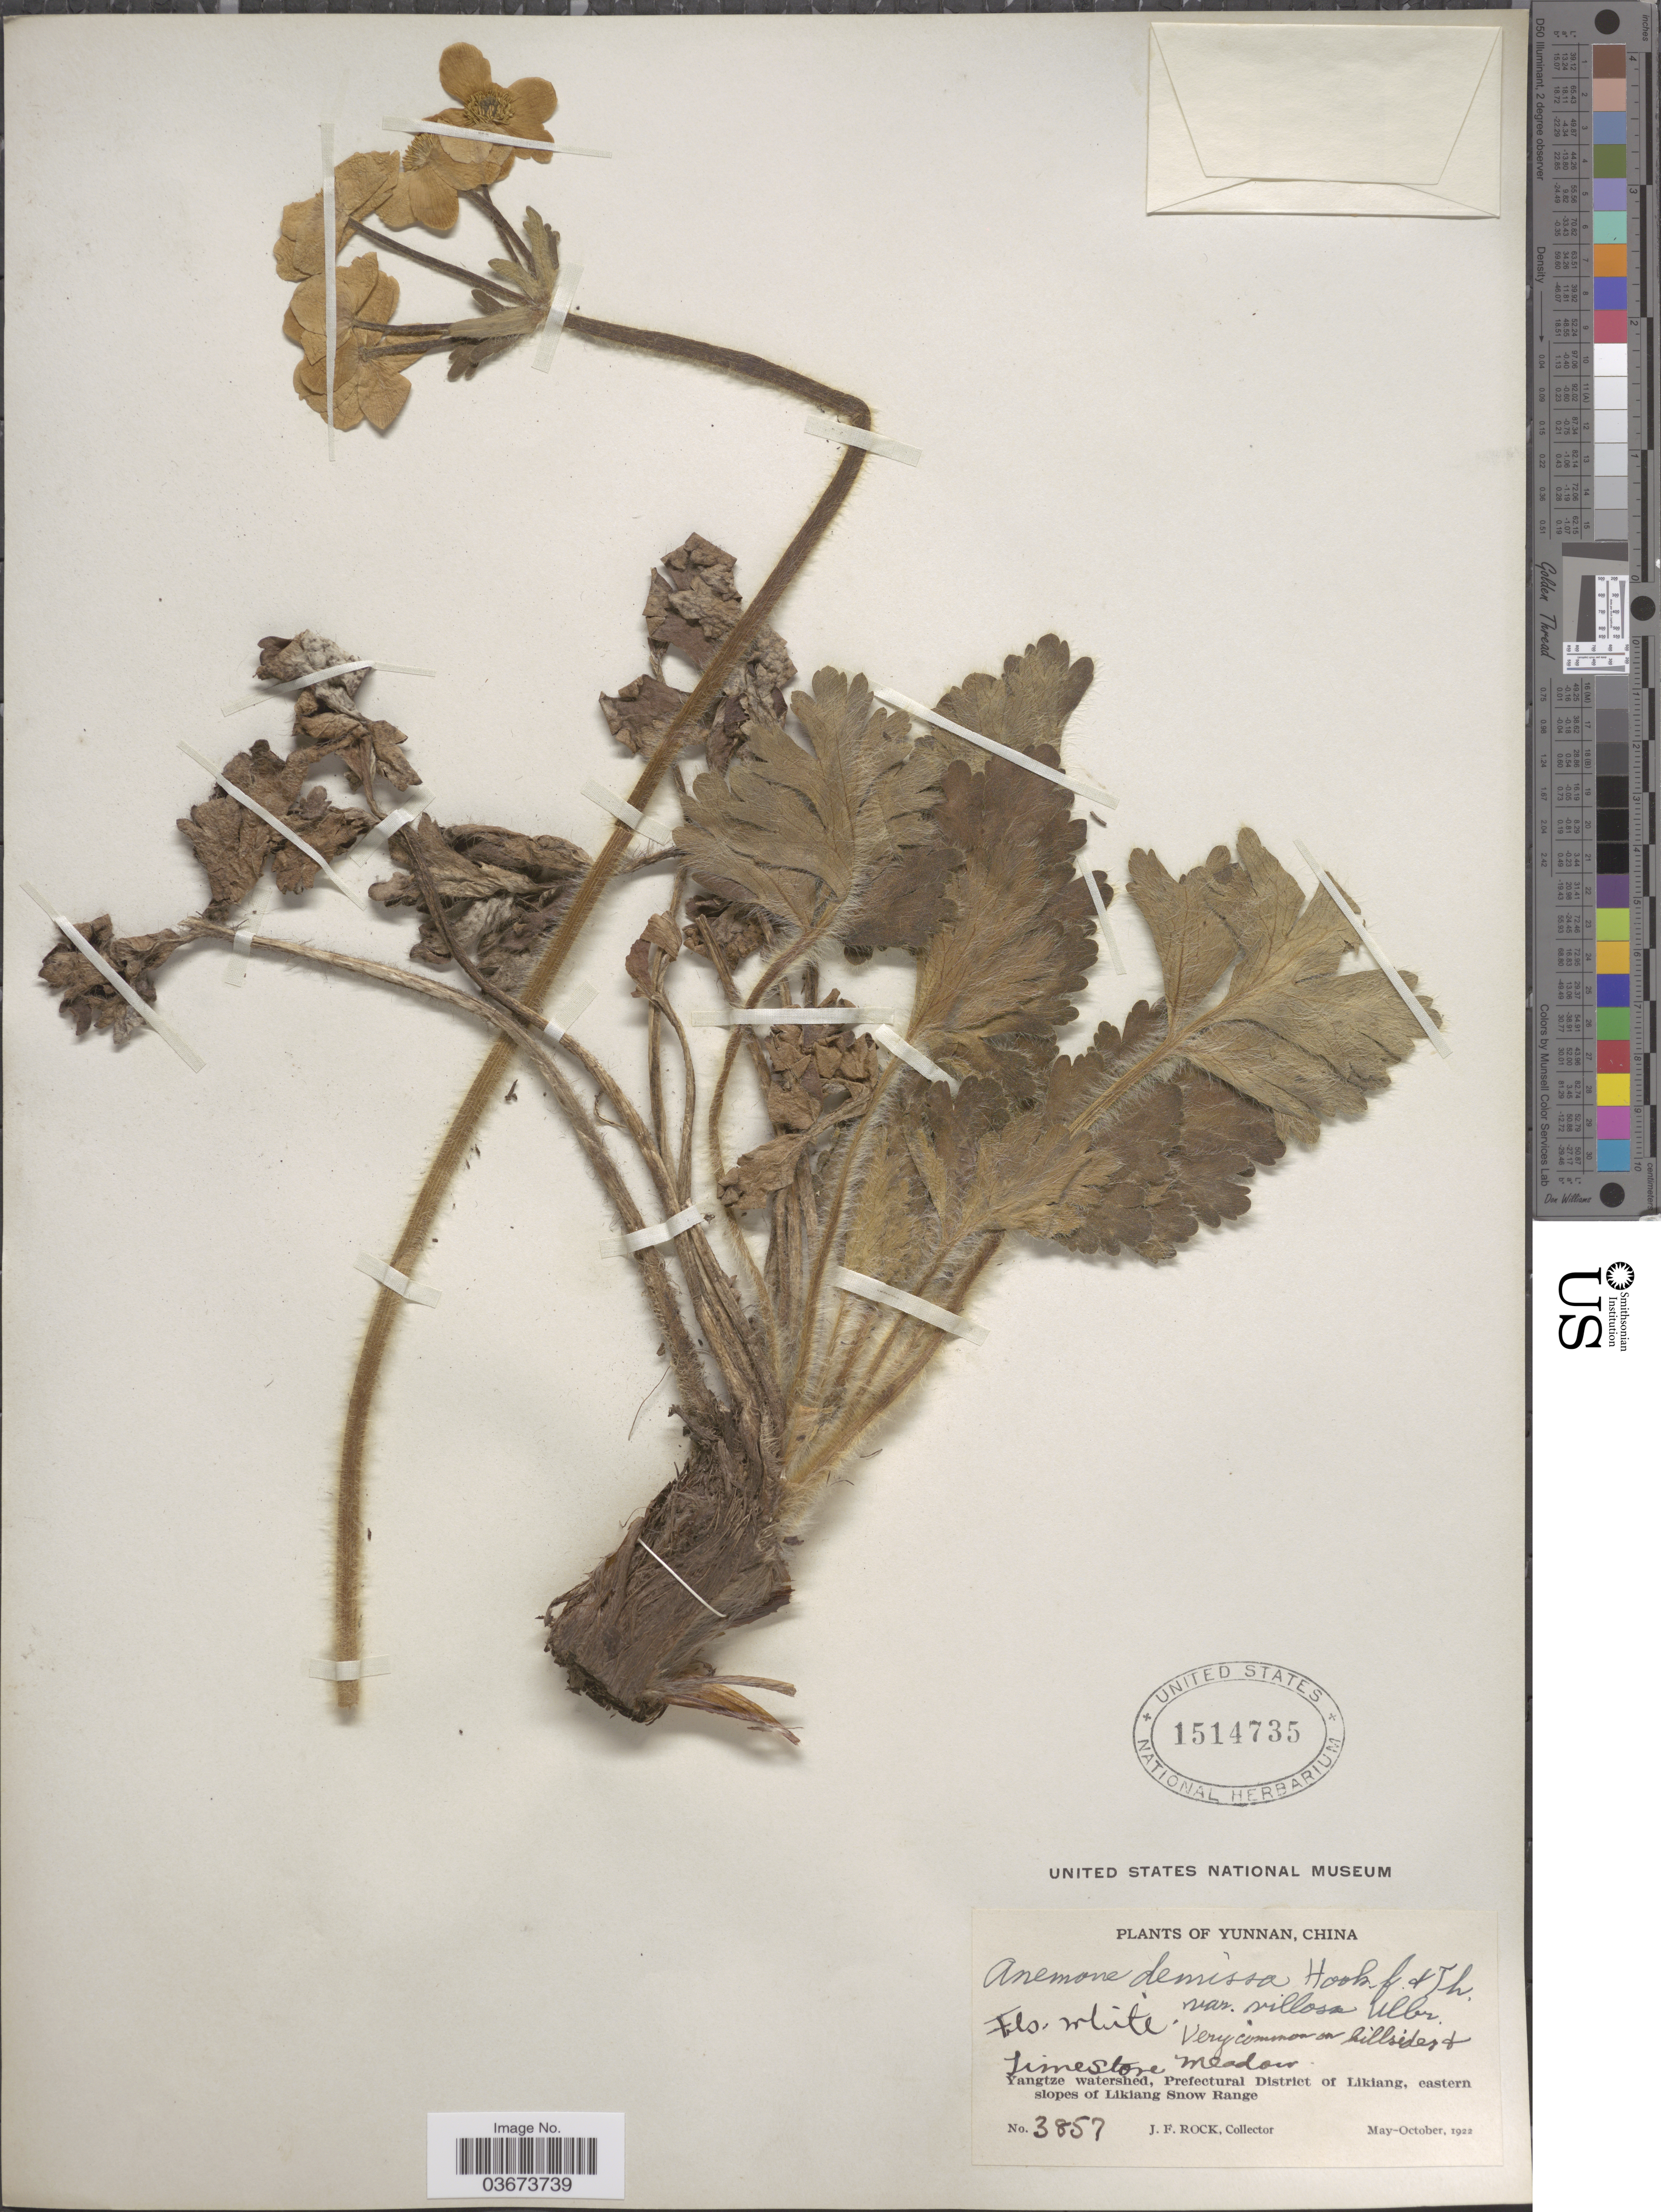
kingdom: Plantae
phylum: Tracheophyta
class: Magnoliopsida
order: Ranunculales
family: Ranunculaceae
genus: Anemone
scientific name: Anemone demissa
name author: (Thomson) Hook.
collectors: J. Rock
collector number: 3857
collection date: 1922-05/1922-10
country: China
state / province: Yunnan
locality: Yangtze watershed, Prefectural District of Likiang, eastern slopes of Likiang Snow Range.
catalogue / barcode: US 1514735